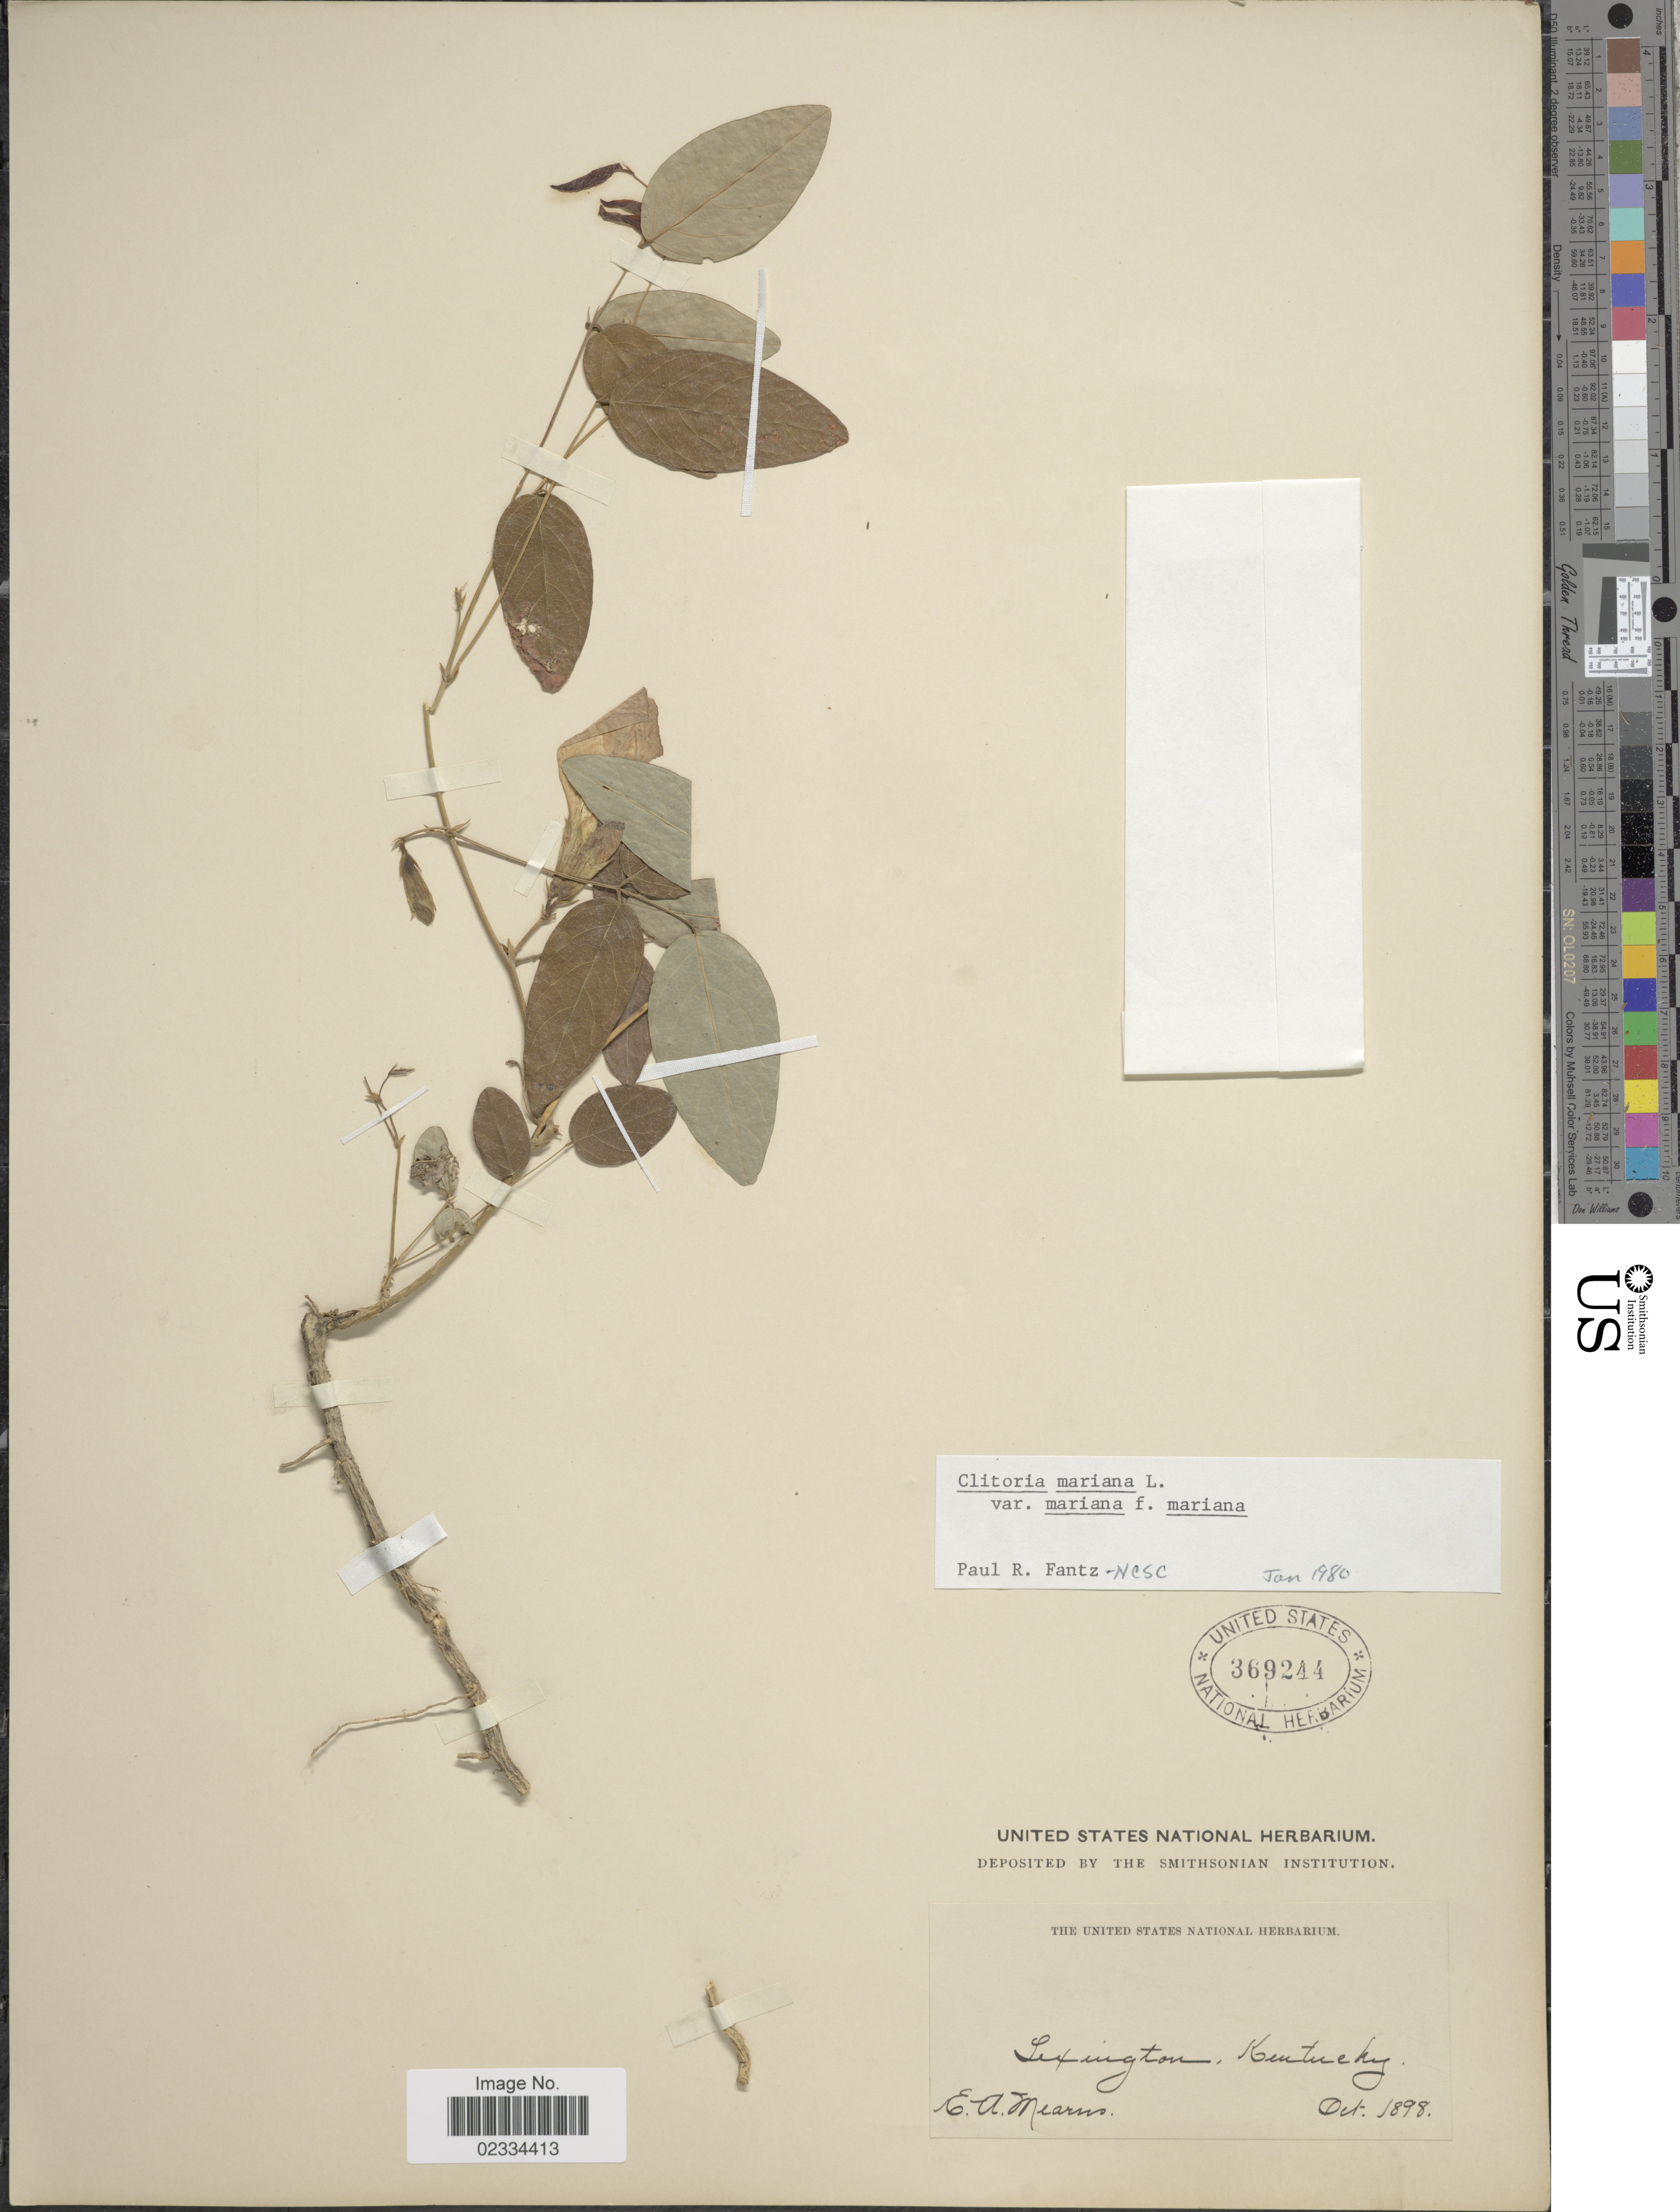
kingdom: Plantae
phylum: Tracheophyta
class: Magnoliopsida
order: Fabales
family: Fabaceae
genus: Clitoria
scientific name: Clitoria mariana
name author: L.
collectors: E. A. Mearns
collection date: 1898-10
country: United States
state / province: Kentucky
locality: Lexington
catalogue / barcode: US 369244